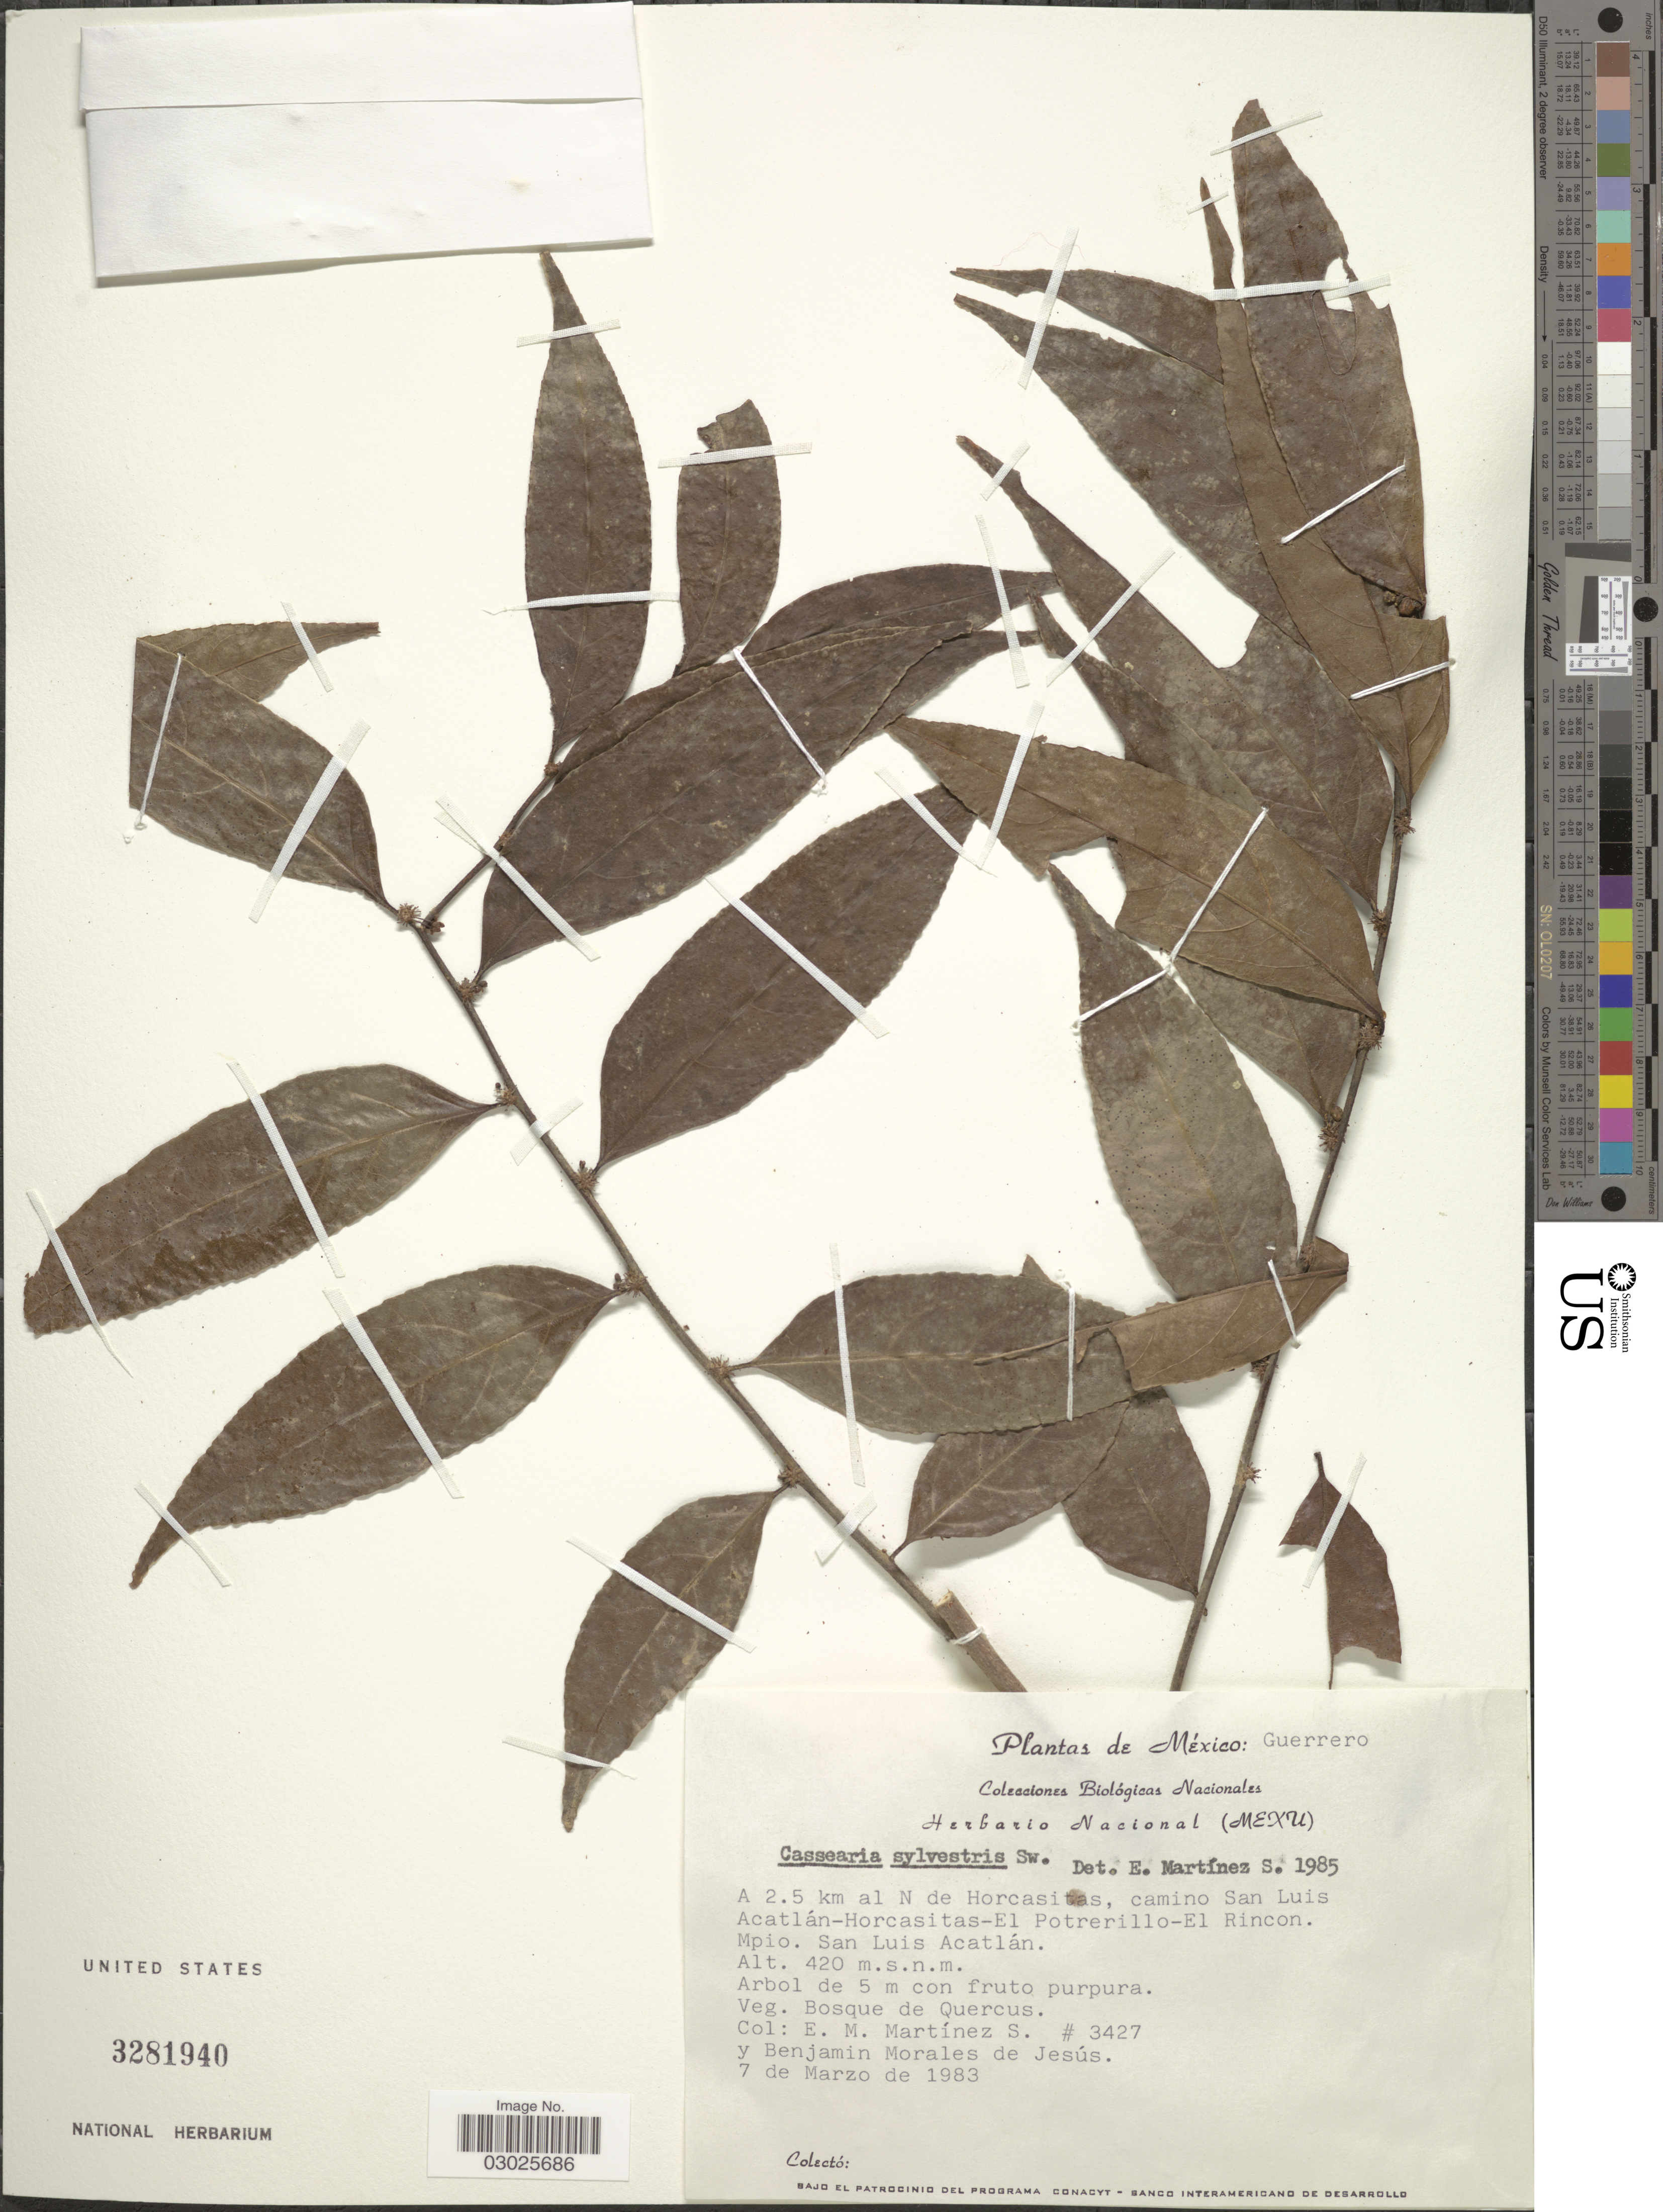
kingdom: Plantae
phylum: Tracheophyta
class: Magnoliopsida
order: Malpighiales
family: Salicaceae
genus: Casearia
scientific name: Casearia sylvestris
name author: Sw.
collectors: E. M. Martínez S. & B. Morales de Jesus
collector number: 3427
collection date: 1983-03-07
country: Mexico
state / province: Guerrero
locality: A 2.5 km al N de Horcasitas, camino San Luis Acatlán-Horcasitas-El Potrerillo-El Rincon. Mpio. San Luis Acatlán.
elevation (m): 420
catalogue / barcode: US 3281940